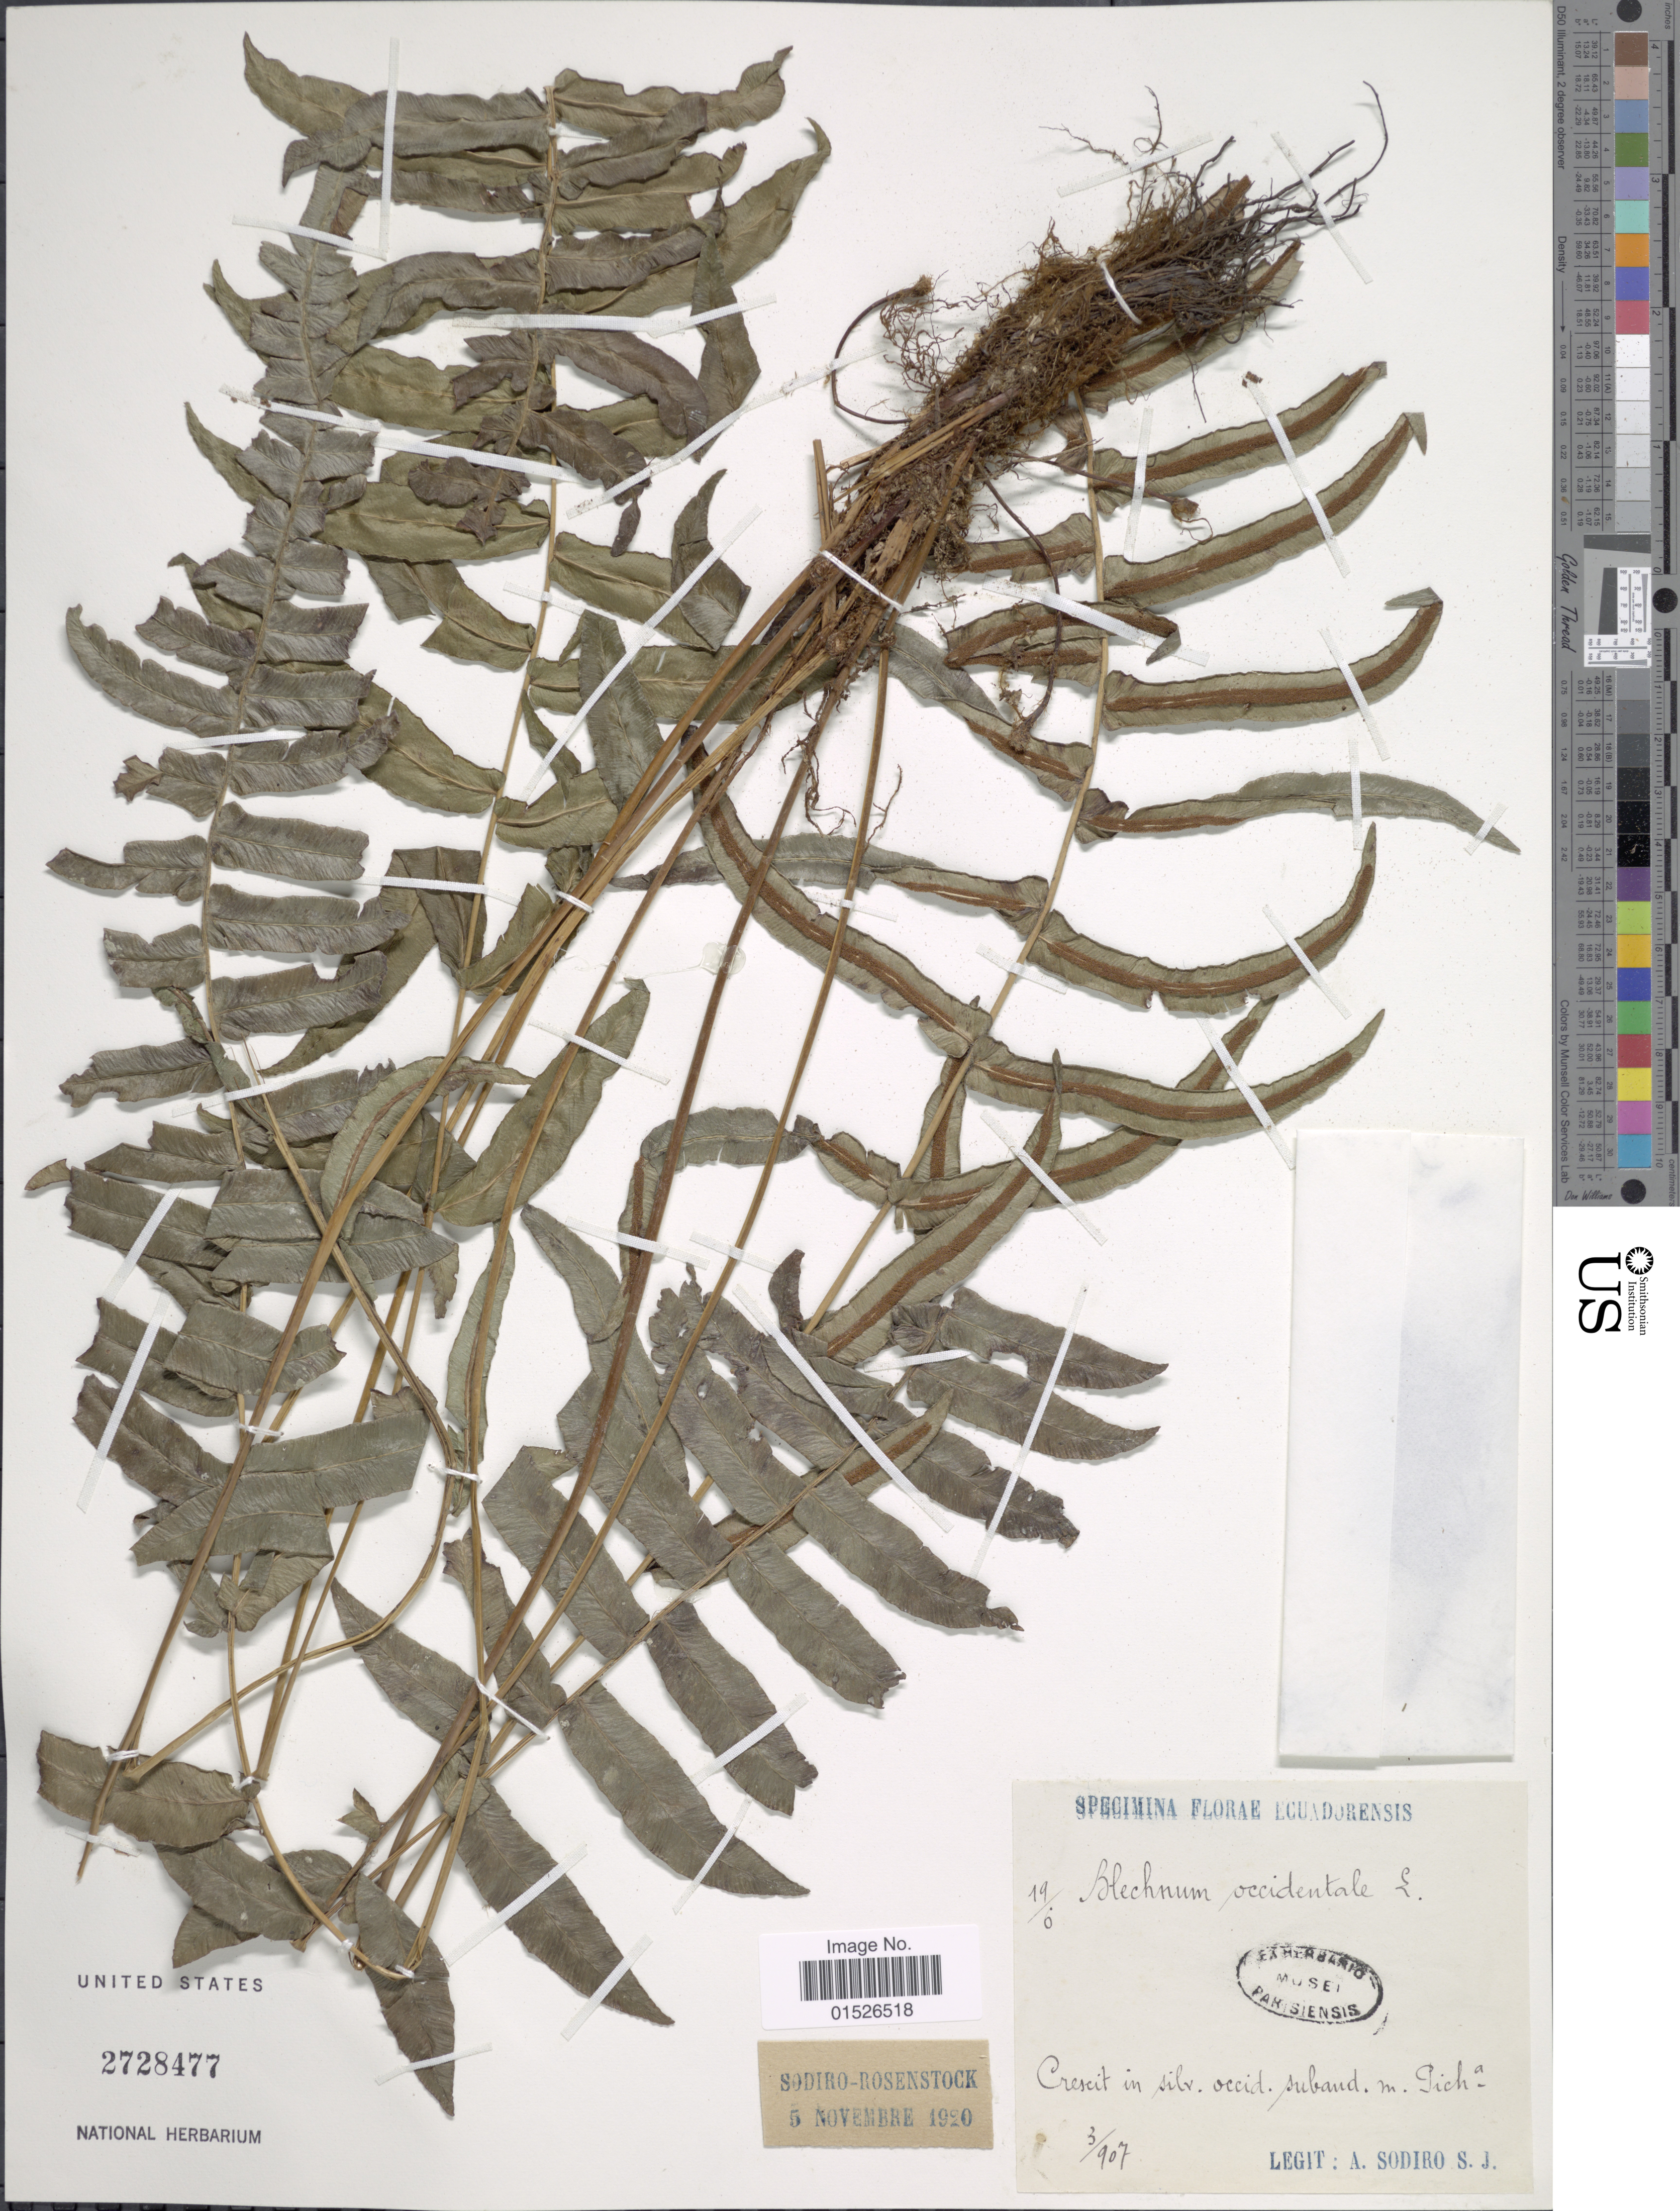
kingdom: Plantae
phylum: Tracheophyta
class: Polypodiopsida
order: Polypodiales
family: Blechnaceae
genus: Blechnum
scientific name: Blechnum occidentale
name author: L.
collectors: A. Sodiro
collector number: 19/0*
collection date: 1907-03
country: Ecuador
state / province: Pichincha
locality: Ecuadorenses, Crescit in silv. occid. suband. m. Pich- a.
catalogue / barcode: US 2728477